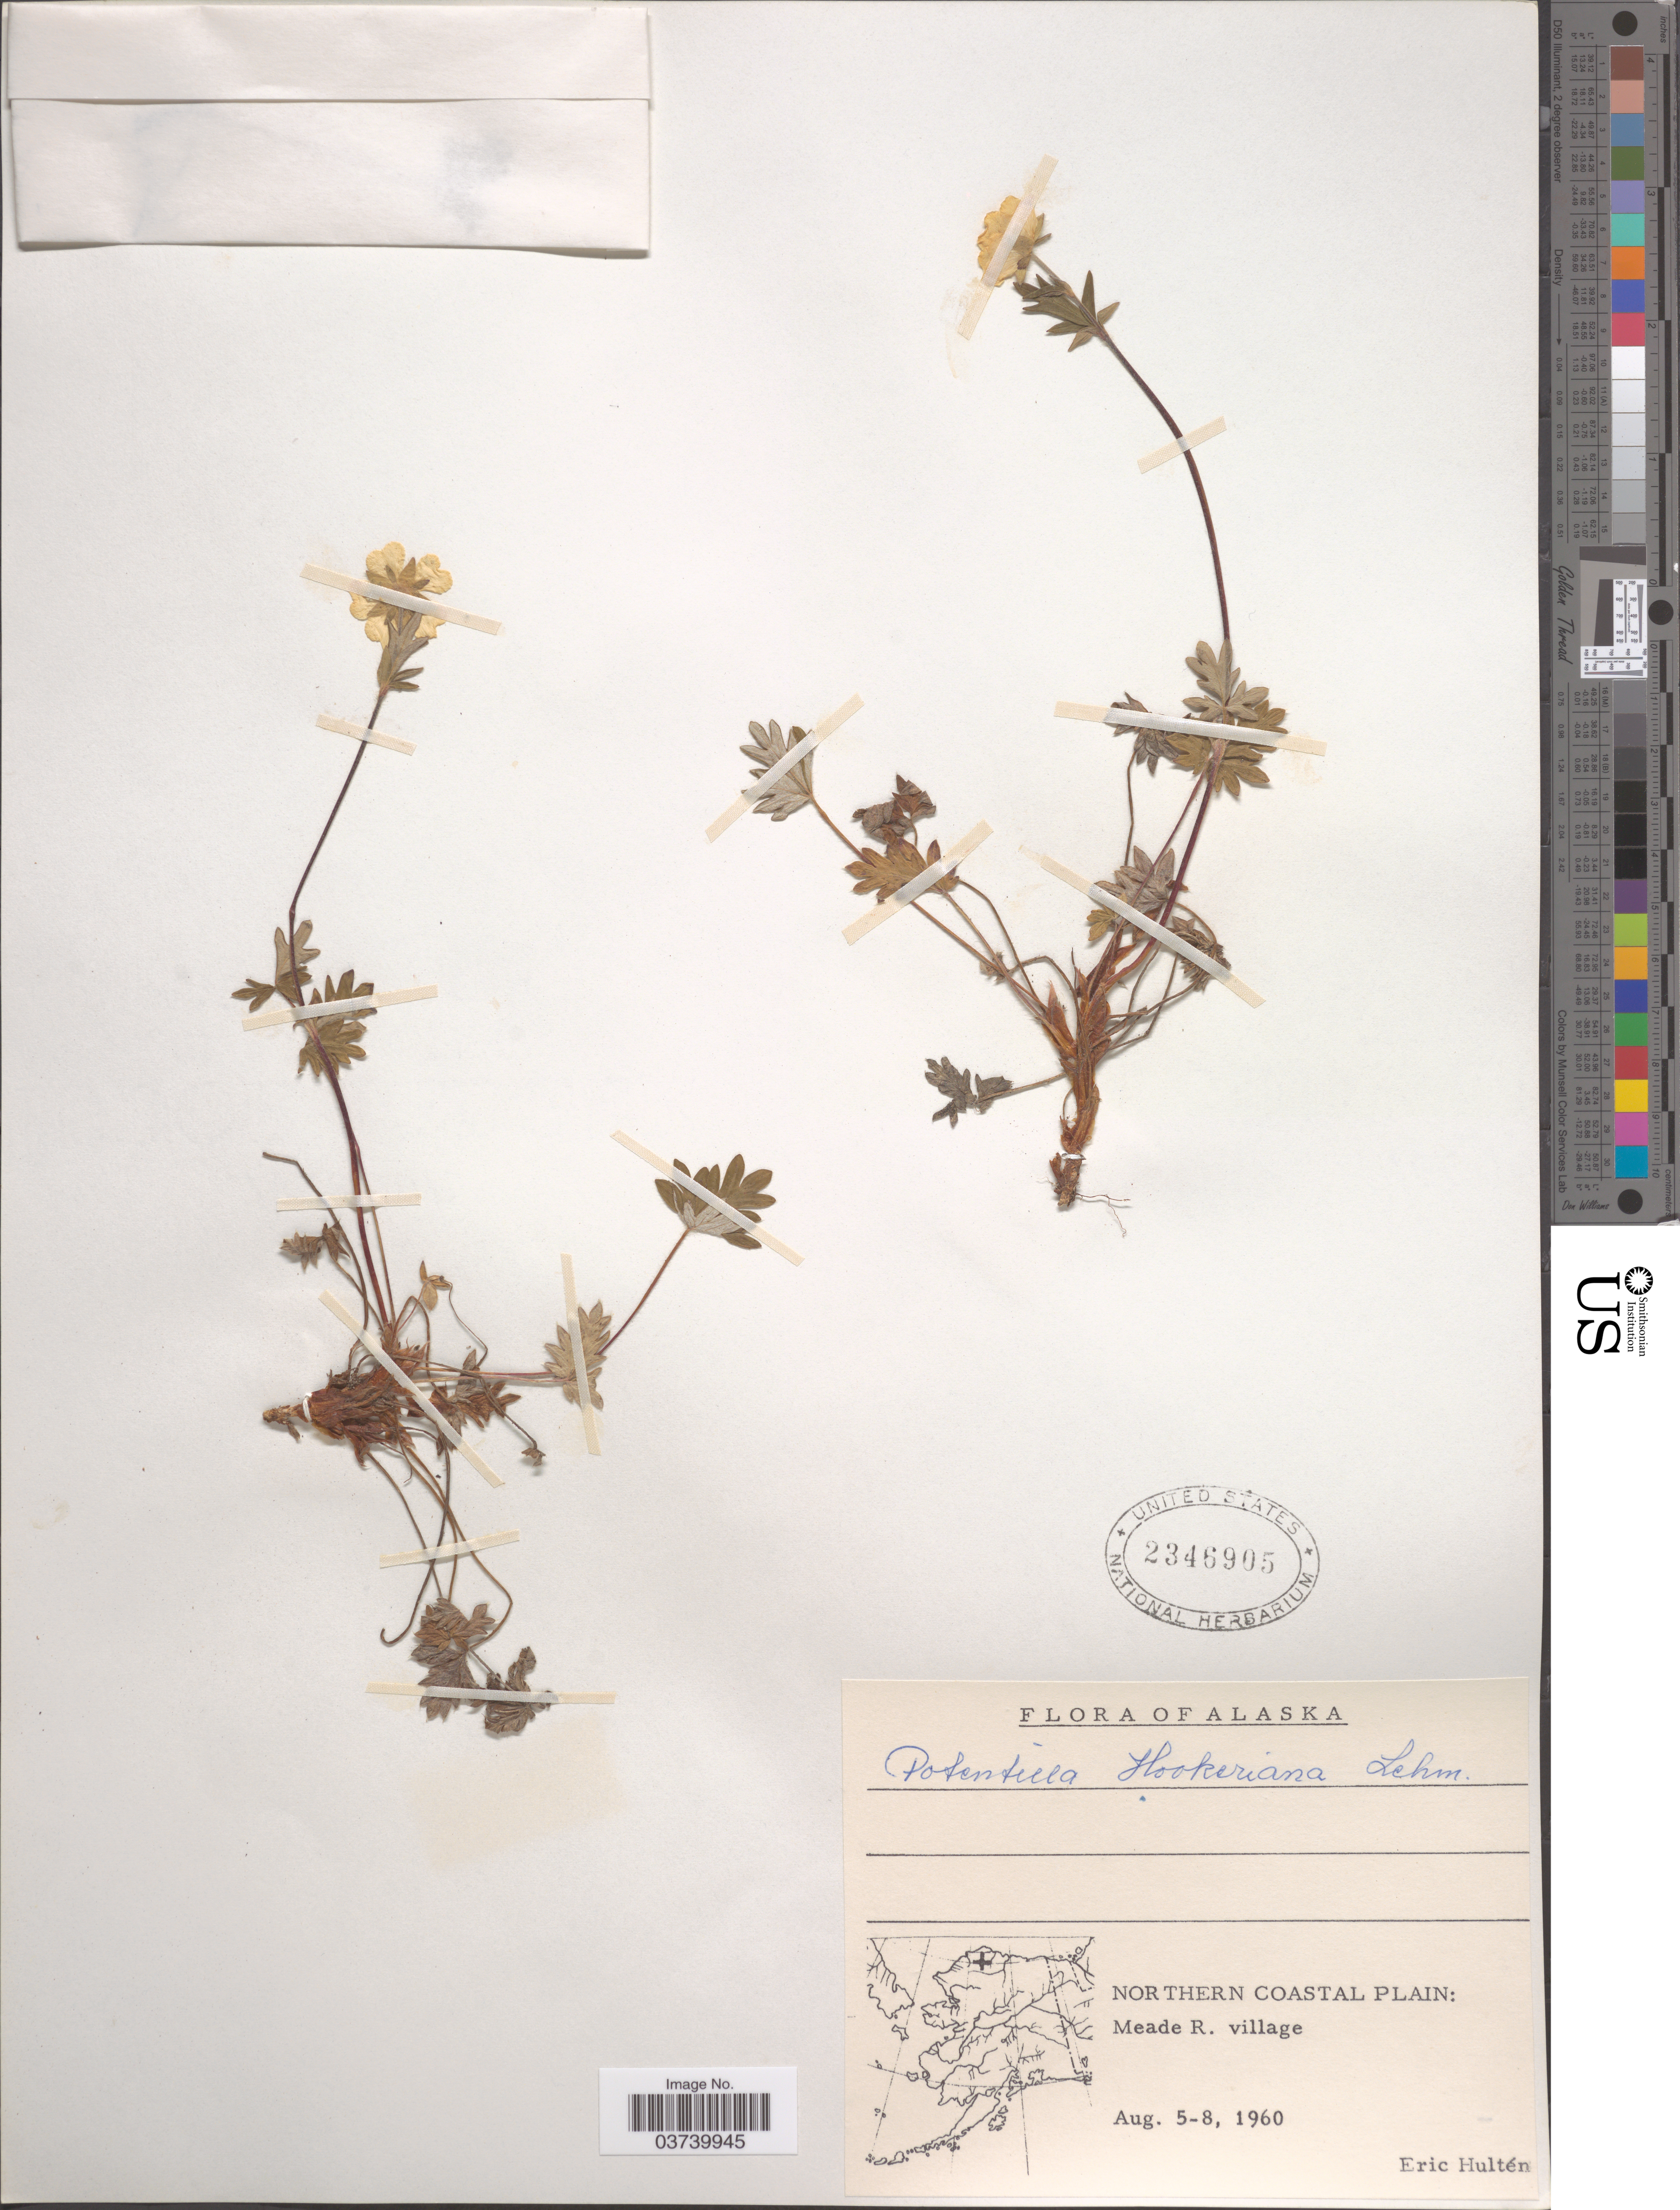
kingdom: Plantae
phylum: Tracheophyta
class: Magnoliopsida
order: Rosales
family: Rosaceae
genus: Potentilla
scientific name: Potentilla hookeriana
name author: F. Lehm.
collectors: E. G. Hultén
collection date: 1960-08-05/1960-08-08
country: United States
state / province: Alaska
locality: Northern Coastal Plain: Meade R. village.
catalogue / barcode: US 2346905